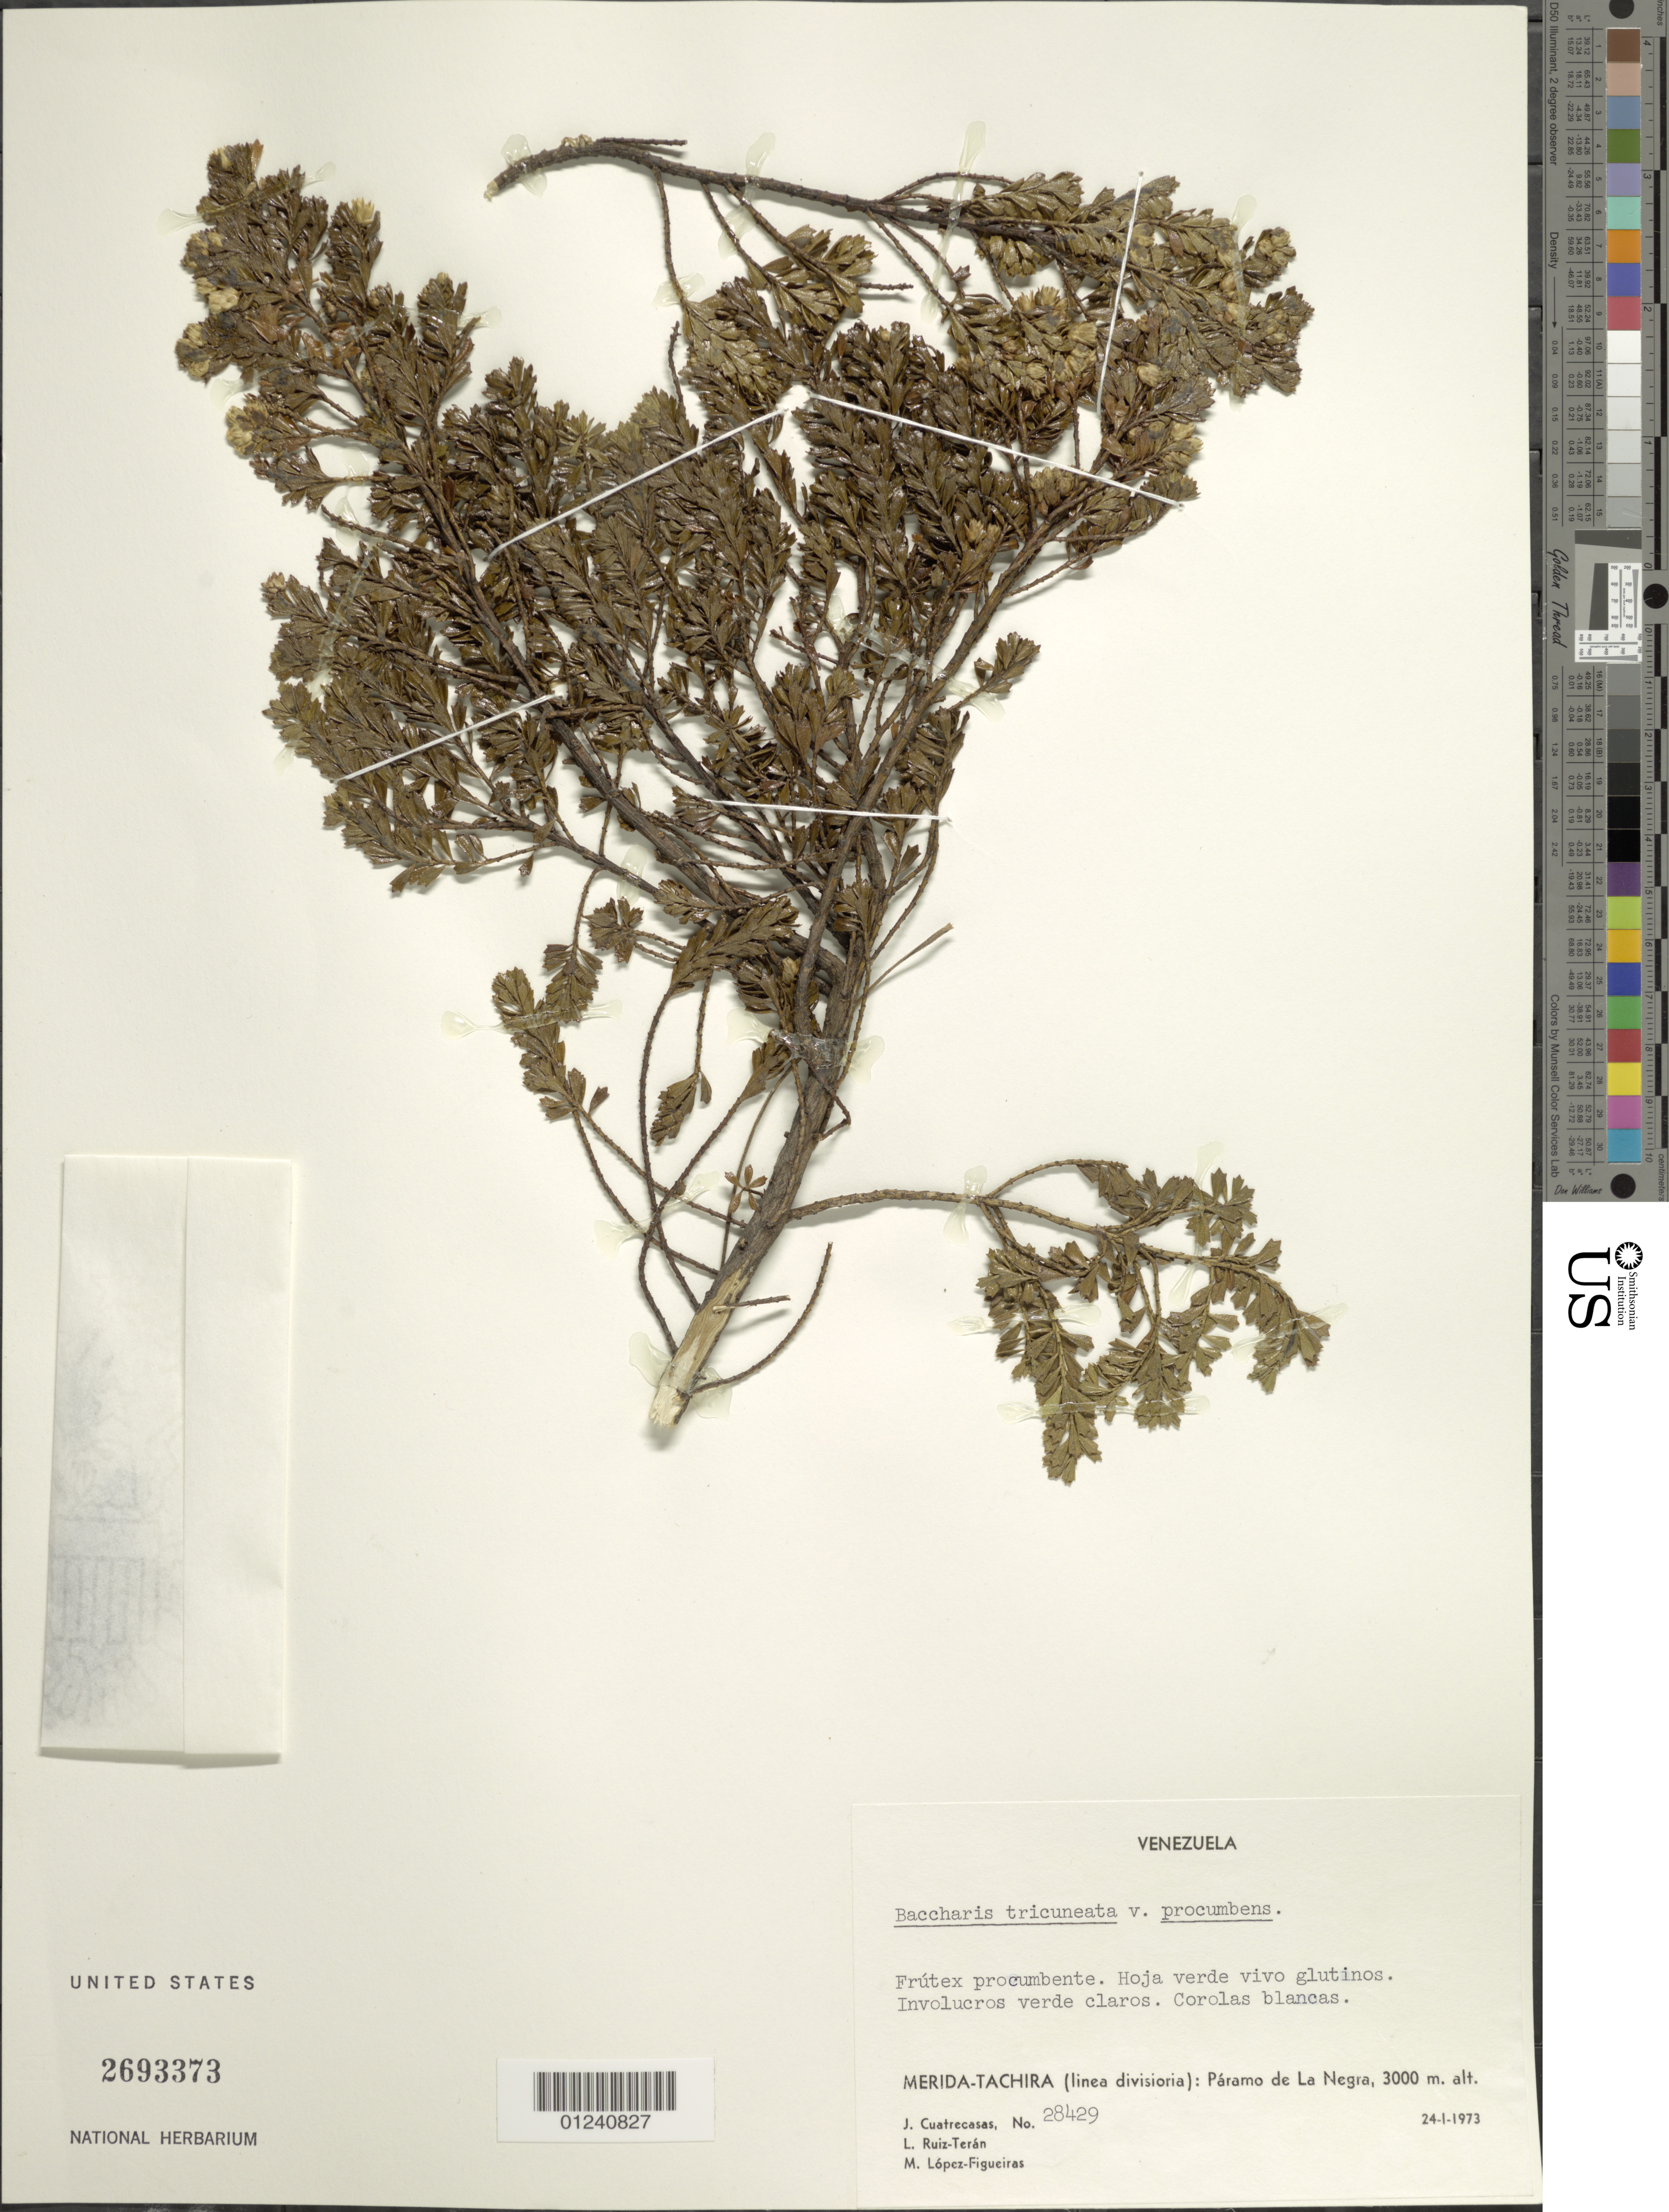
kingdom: Plantae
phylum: Tracheophyta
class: Magnoliopsida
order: Asterales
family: Asteraceae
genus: Baccharis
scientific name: Baccharis tricuneata f. procumbens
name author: Cuatrec.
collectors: J. Cuatrecasas, L. E. Ruíz-Terán & M. López Figueiras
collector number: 28429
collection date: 1973-01-24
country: Venezuela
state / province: Mérida / Tachira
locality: Paramo de La Negra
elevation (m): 3000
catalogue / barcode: US 2693373